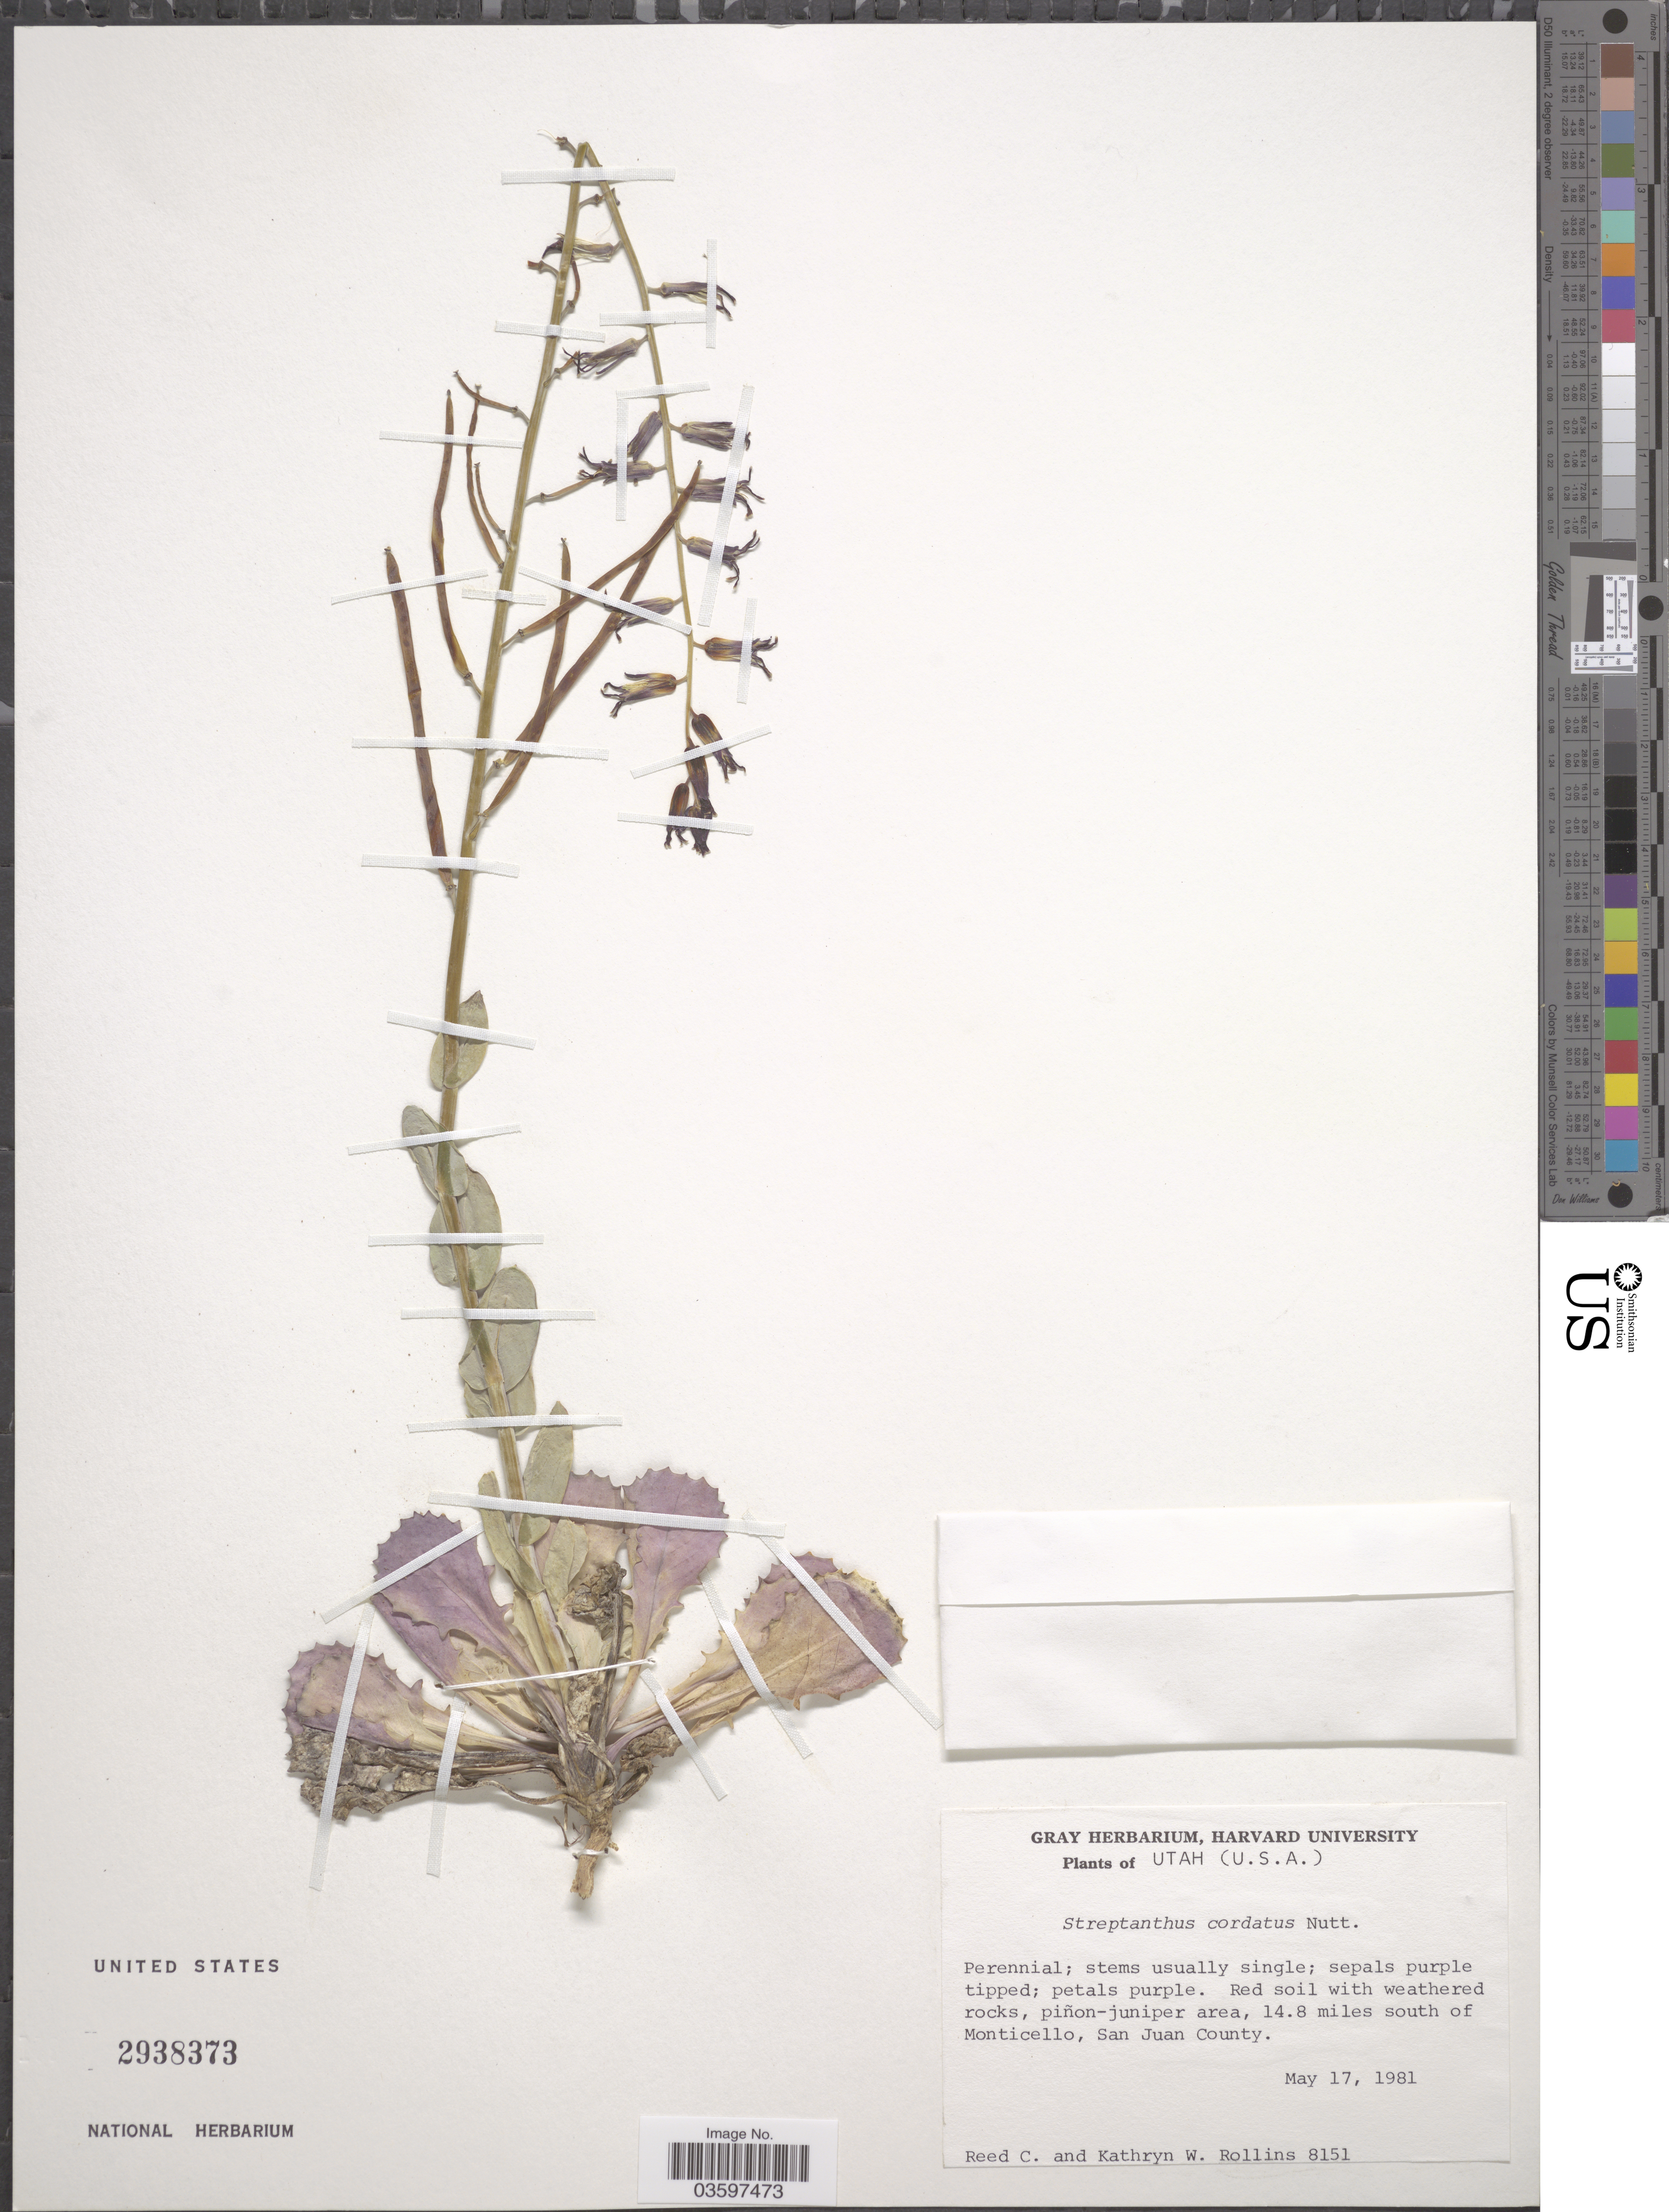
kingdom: Plantae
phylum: Tracheophyta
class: Magnoliopsida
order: Brassicales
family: Brassicaceae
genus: Streptanthus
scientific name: Streptanthus cordatus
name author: Nutt. ex Torr. & A. Gray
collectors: R. C. Rollins & K. W. Rollins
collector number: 8151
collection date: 1981-05-17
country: United States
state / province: Utah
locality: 14.8 miles south of Monticello, San Juan County.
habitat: red soil with weathered rocks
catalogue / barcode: US 2938373